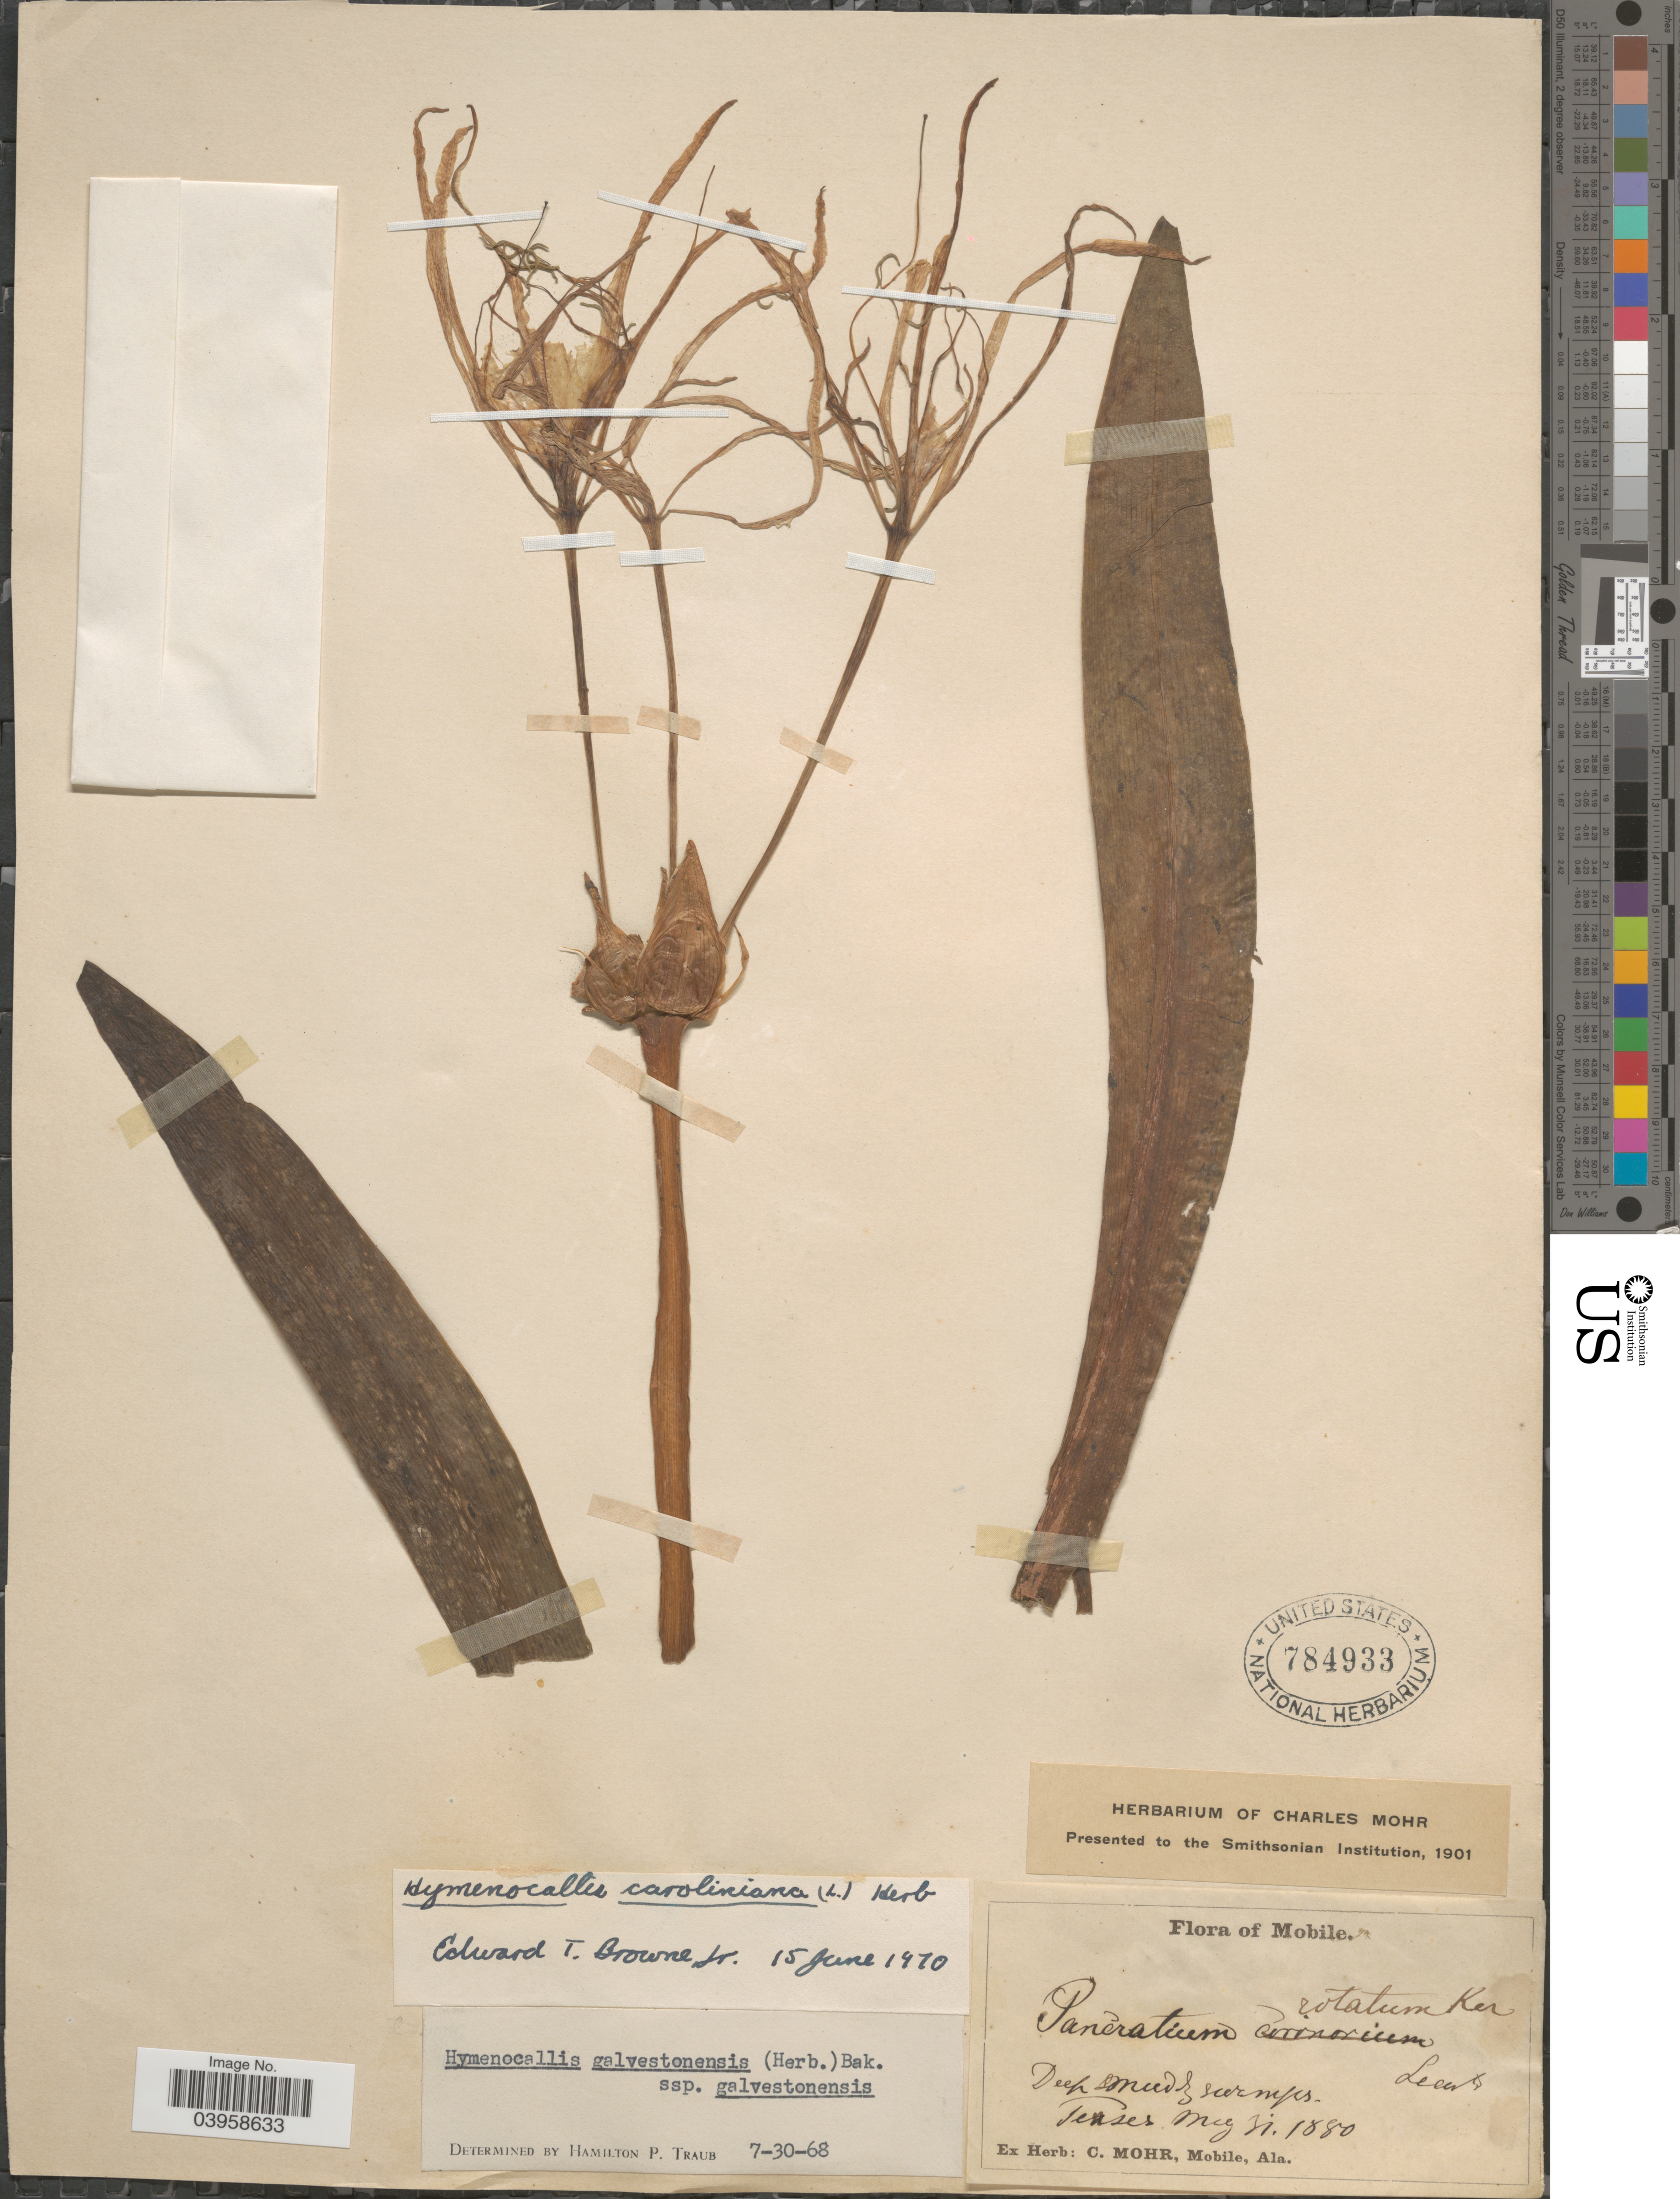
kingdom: Plantae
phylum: Tracheophyta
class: Liliopsida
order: Asparagales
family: Amaryllidaceae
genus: Hymenocallis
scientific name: Hymenocallis caroliniana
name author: (L.) Herb.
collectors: Mohr, C. T. (herbarium)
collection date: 1880-05-31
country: United States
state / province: Alabama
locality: Mobile.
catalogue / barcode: US 784933